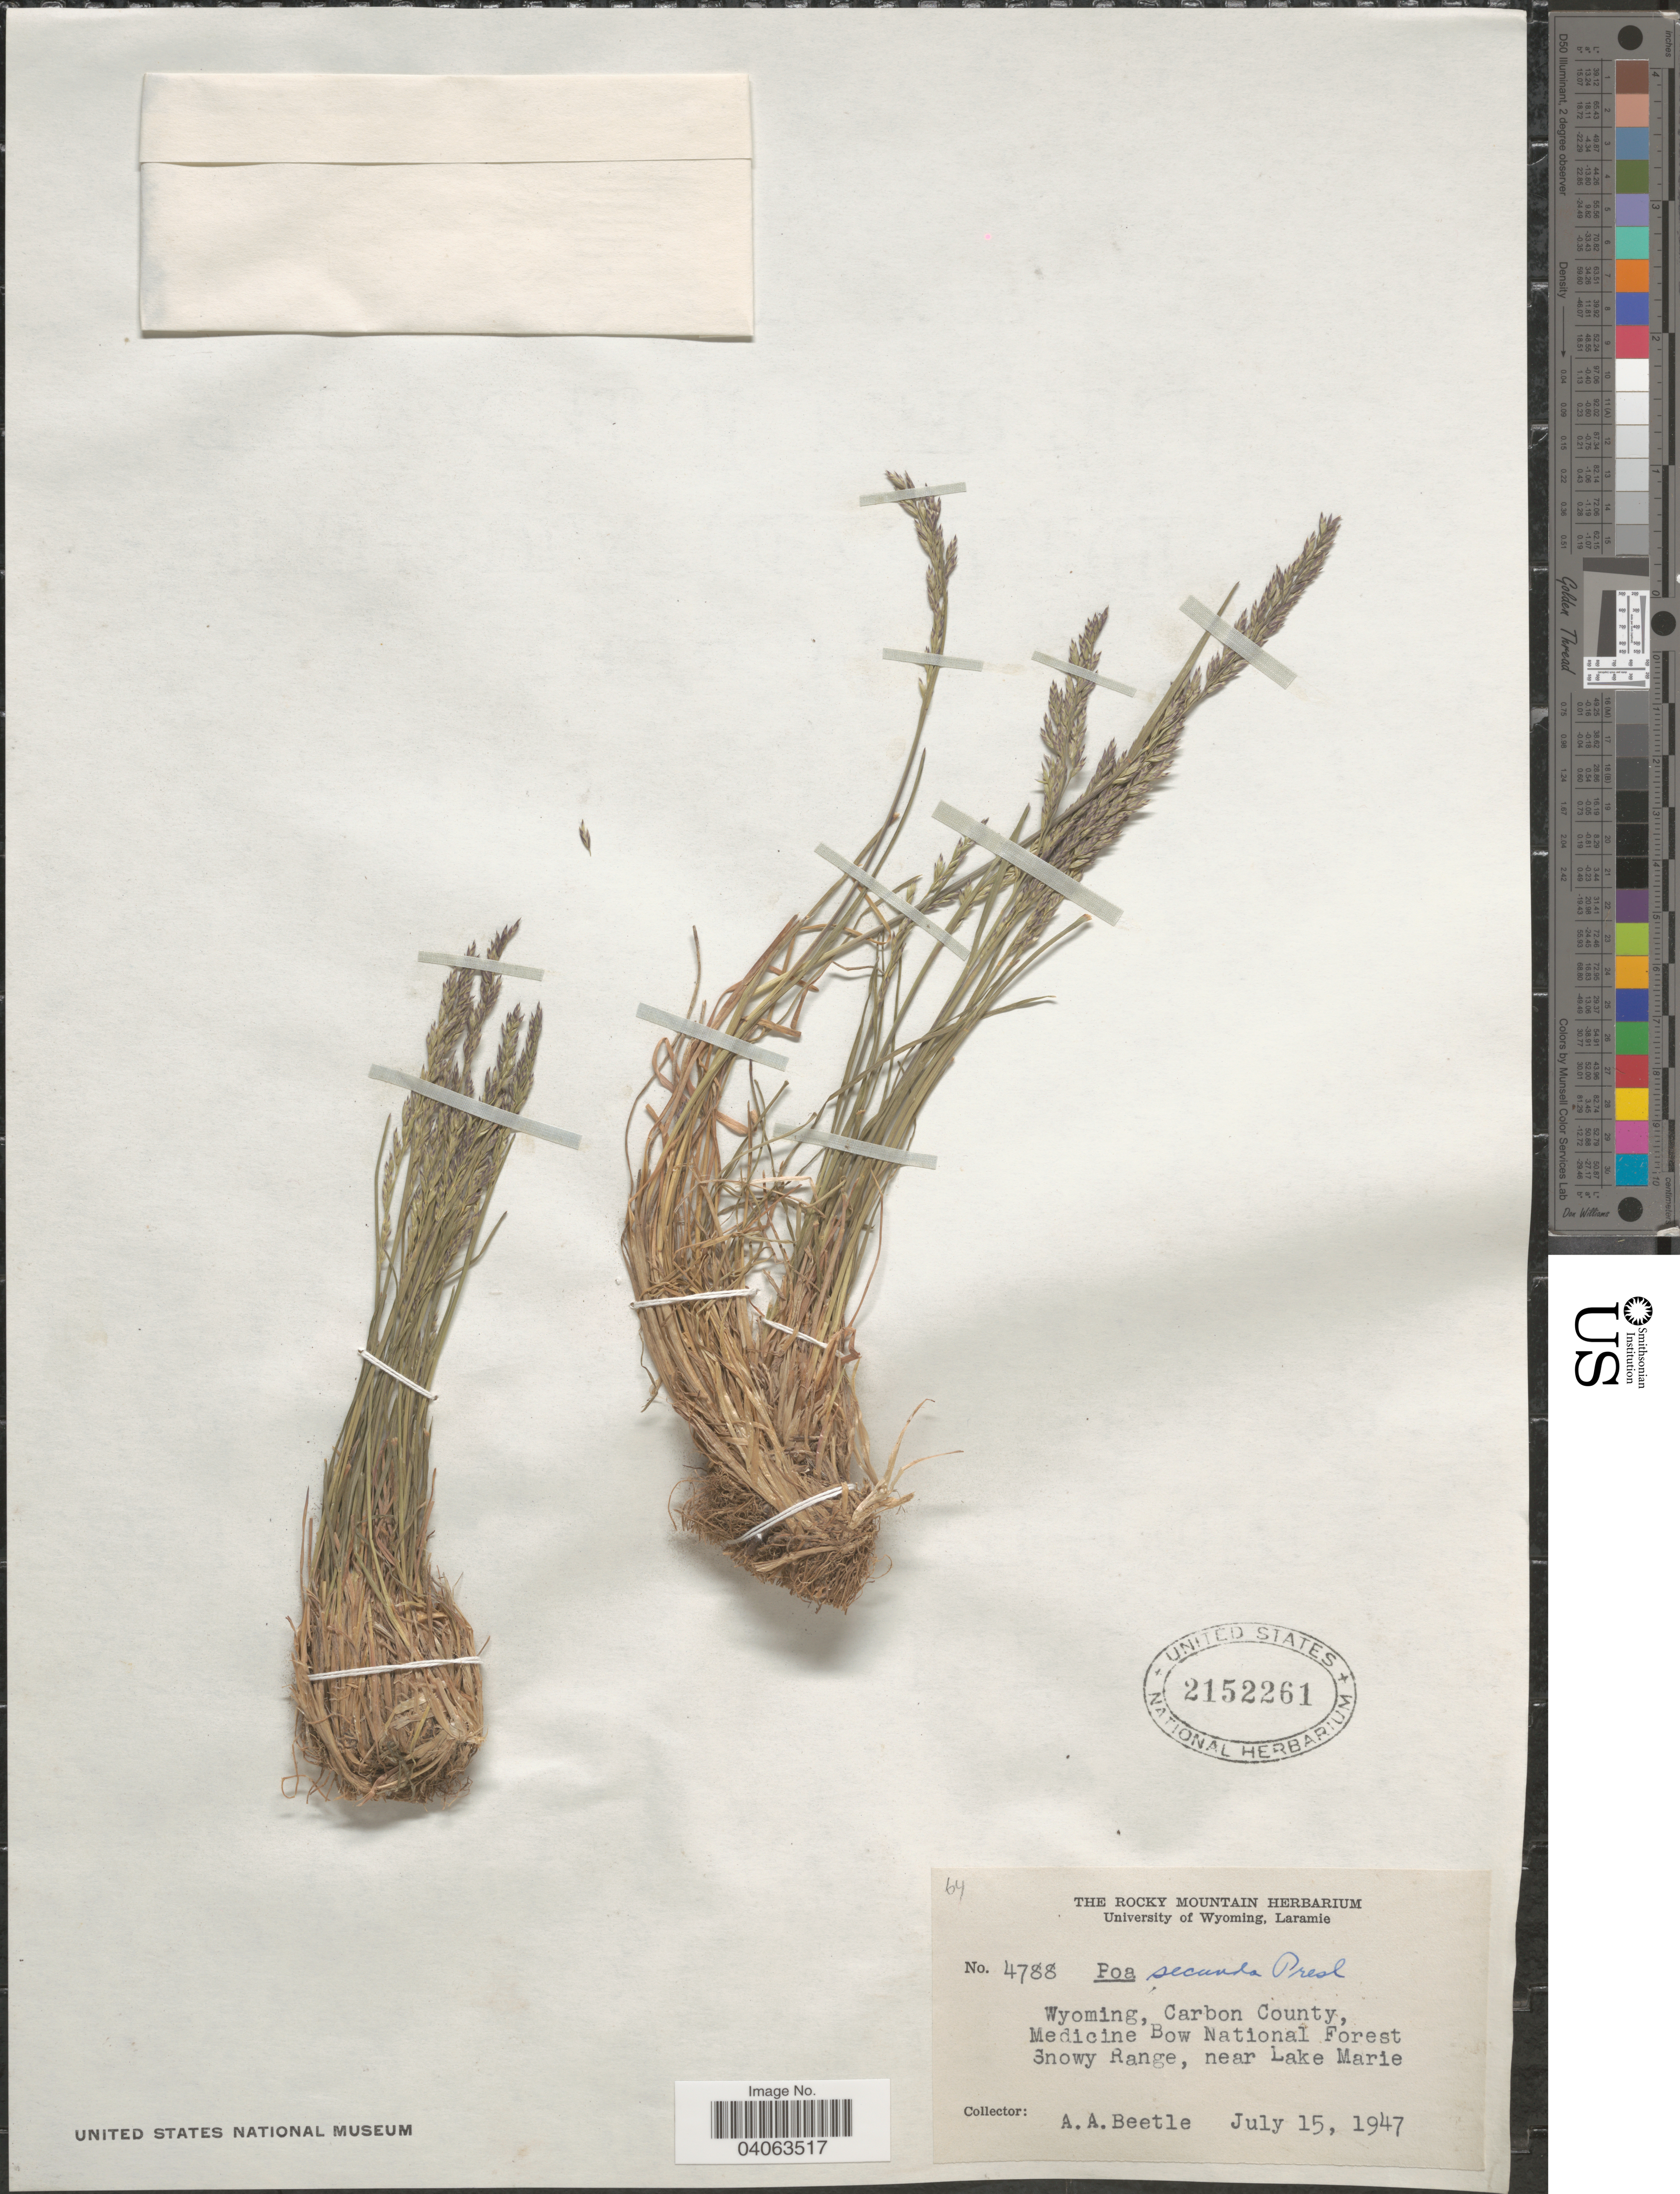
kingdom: Plantae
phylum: Tracheophyta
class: Liliopsida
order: Poales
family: Poaceae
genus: Poa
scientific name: Poa secunda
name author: J. Presl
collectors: A. A. Beetle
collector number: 4788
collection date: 1947-07-15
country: United States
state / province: Wyoming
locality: Carbon County, Medicine Bow National Forest, Snowy Range, near Lake Marie.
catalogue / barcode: US 2152261